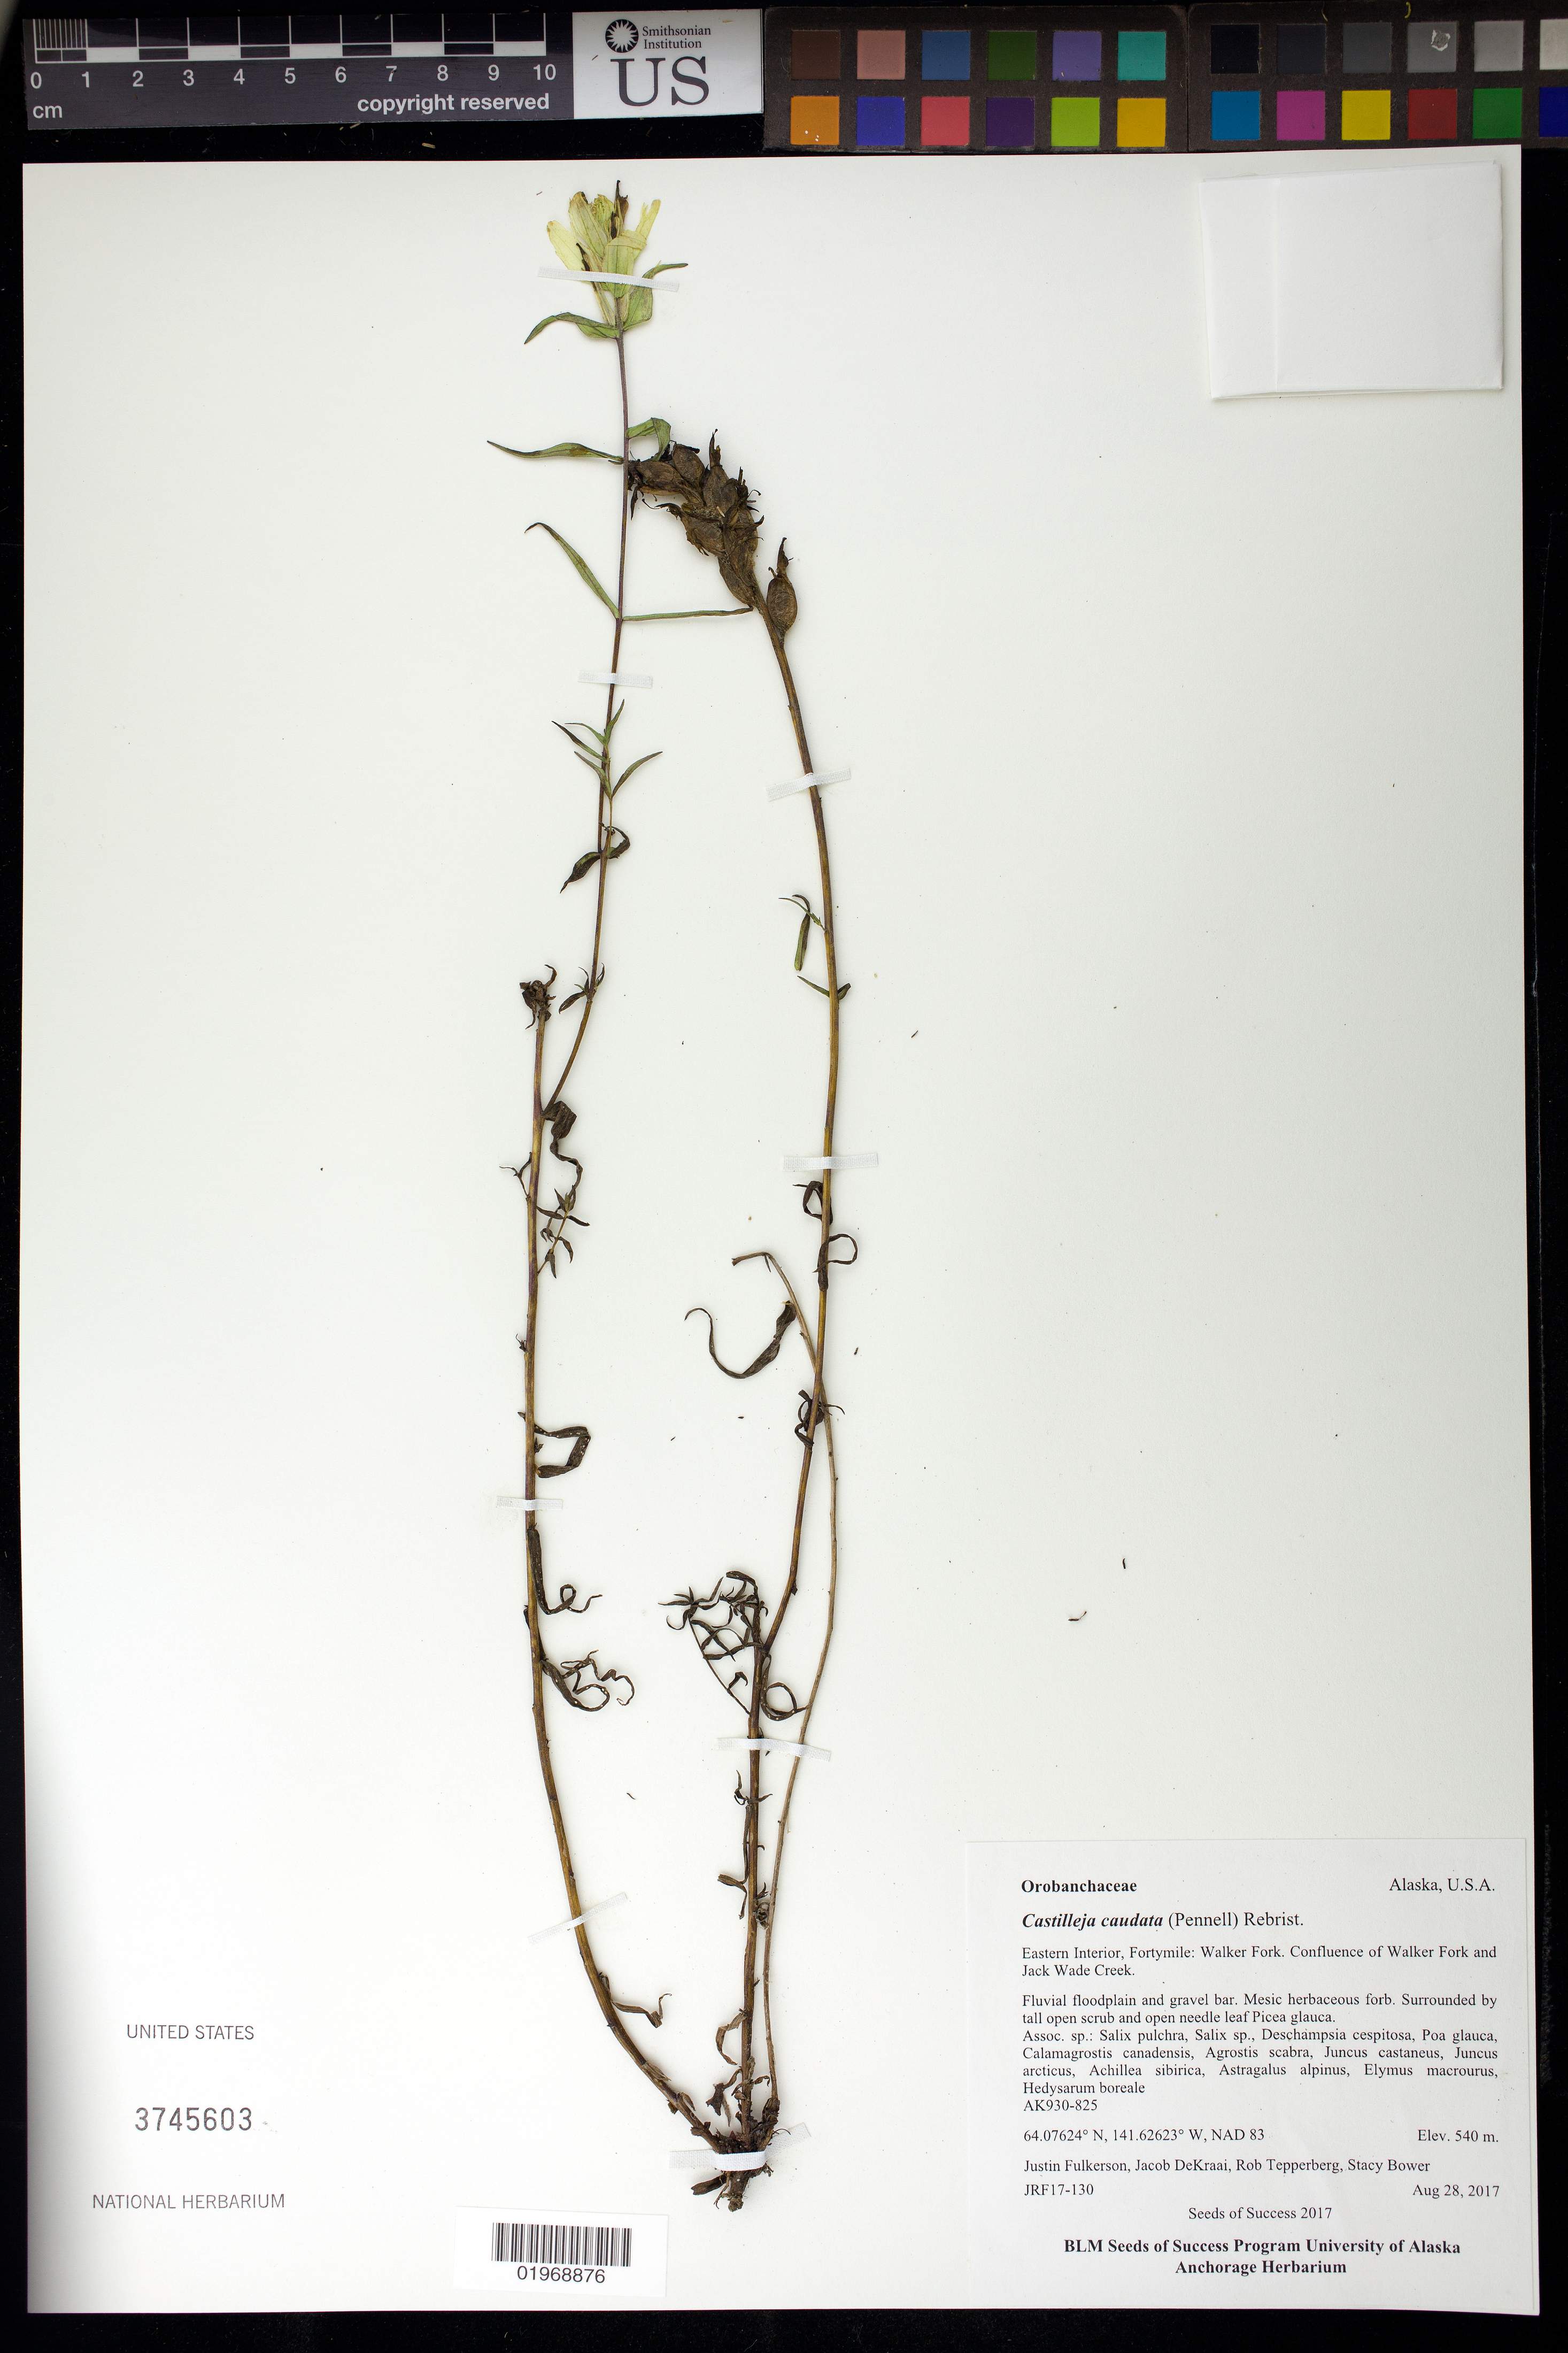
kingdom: Plantae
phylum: Tracheophyta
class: Magnoliopsida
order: Lamiales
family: Orobanchaceae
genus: Castilleja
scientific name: Castilleja caudata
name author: (Pennell) Rebrist.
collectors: J. Fulkerson, J. DeKraai, R. Tepperberg & S. Bower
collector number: JRF17-130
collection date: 2017-08-28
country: United States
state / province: Alaska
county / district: Southeast Fairbanks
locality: Eastern Interior, Fortymile, Walker Fork. Confluence of Walker Fork and Jack Wade Creek.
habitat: Fluvial floodplain and gravel bar.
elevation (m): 540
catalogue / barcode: US 3745603